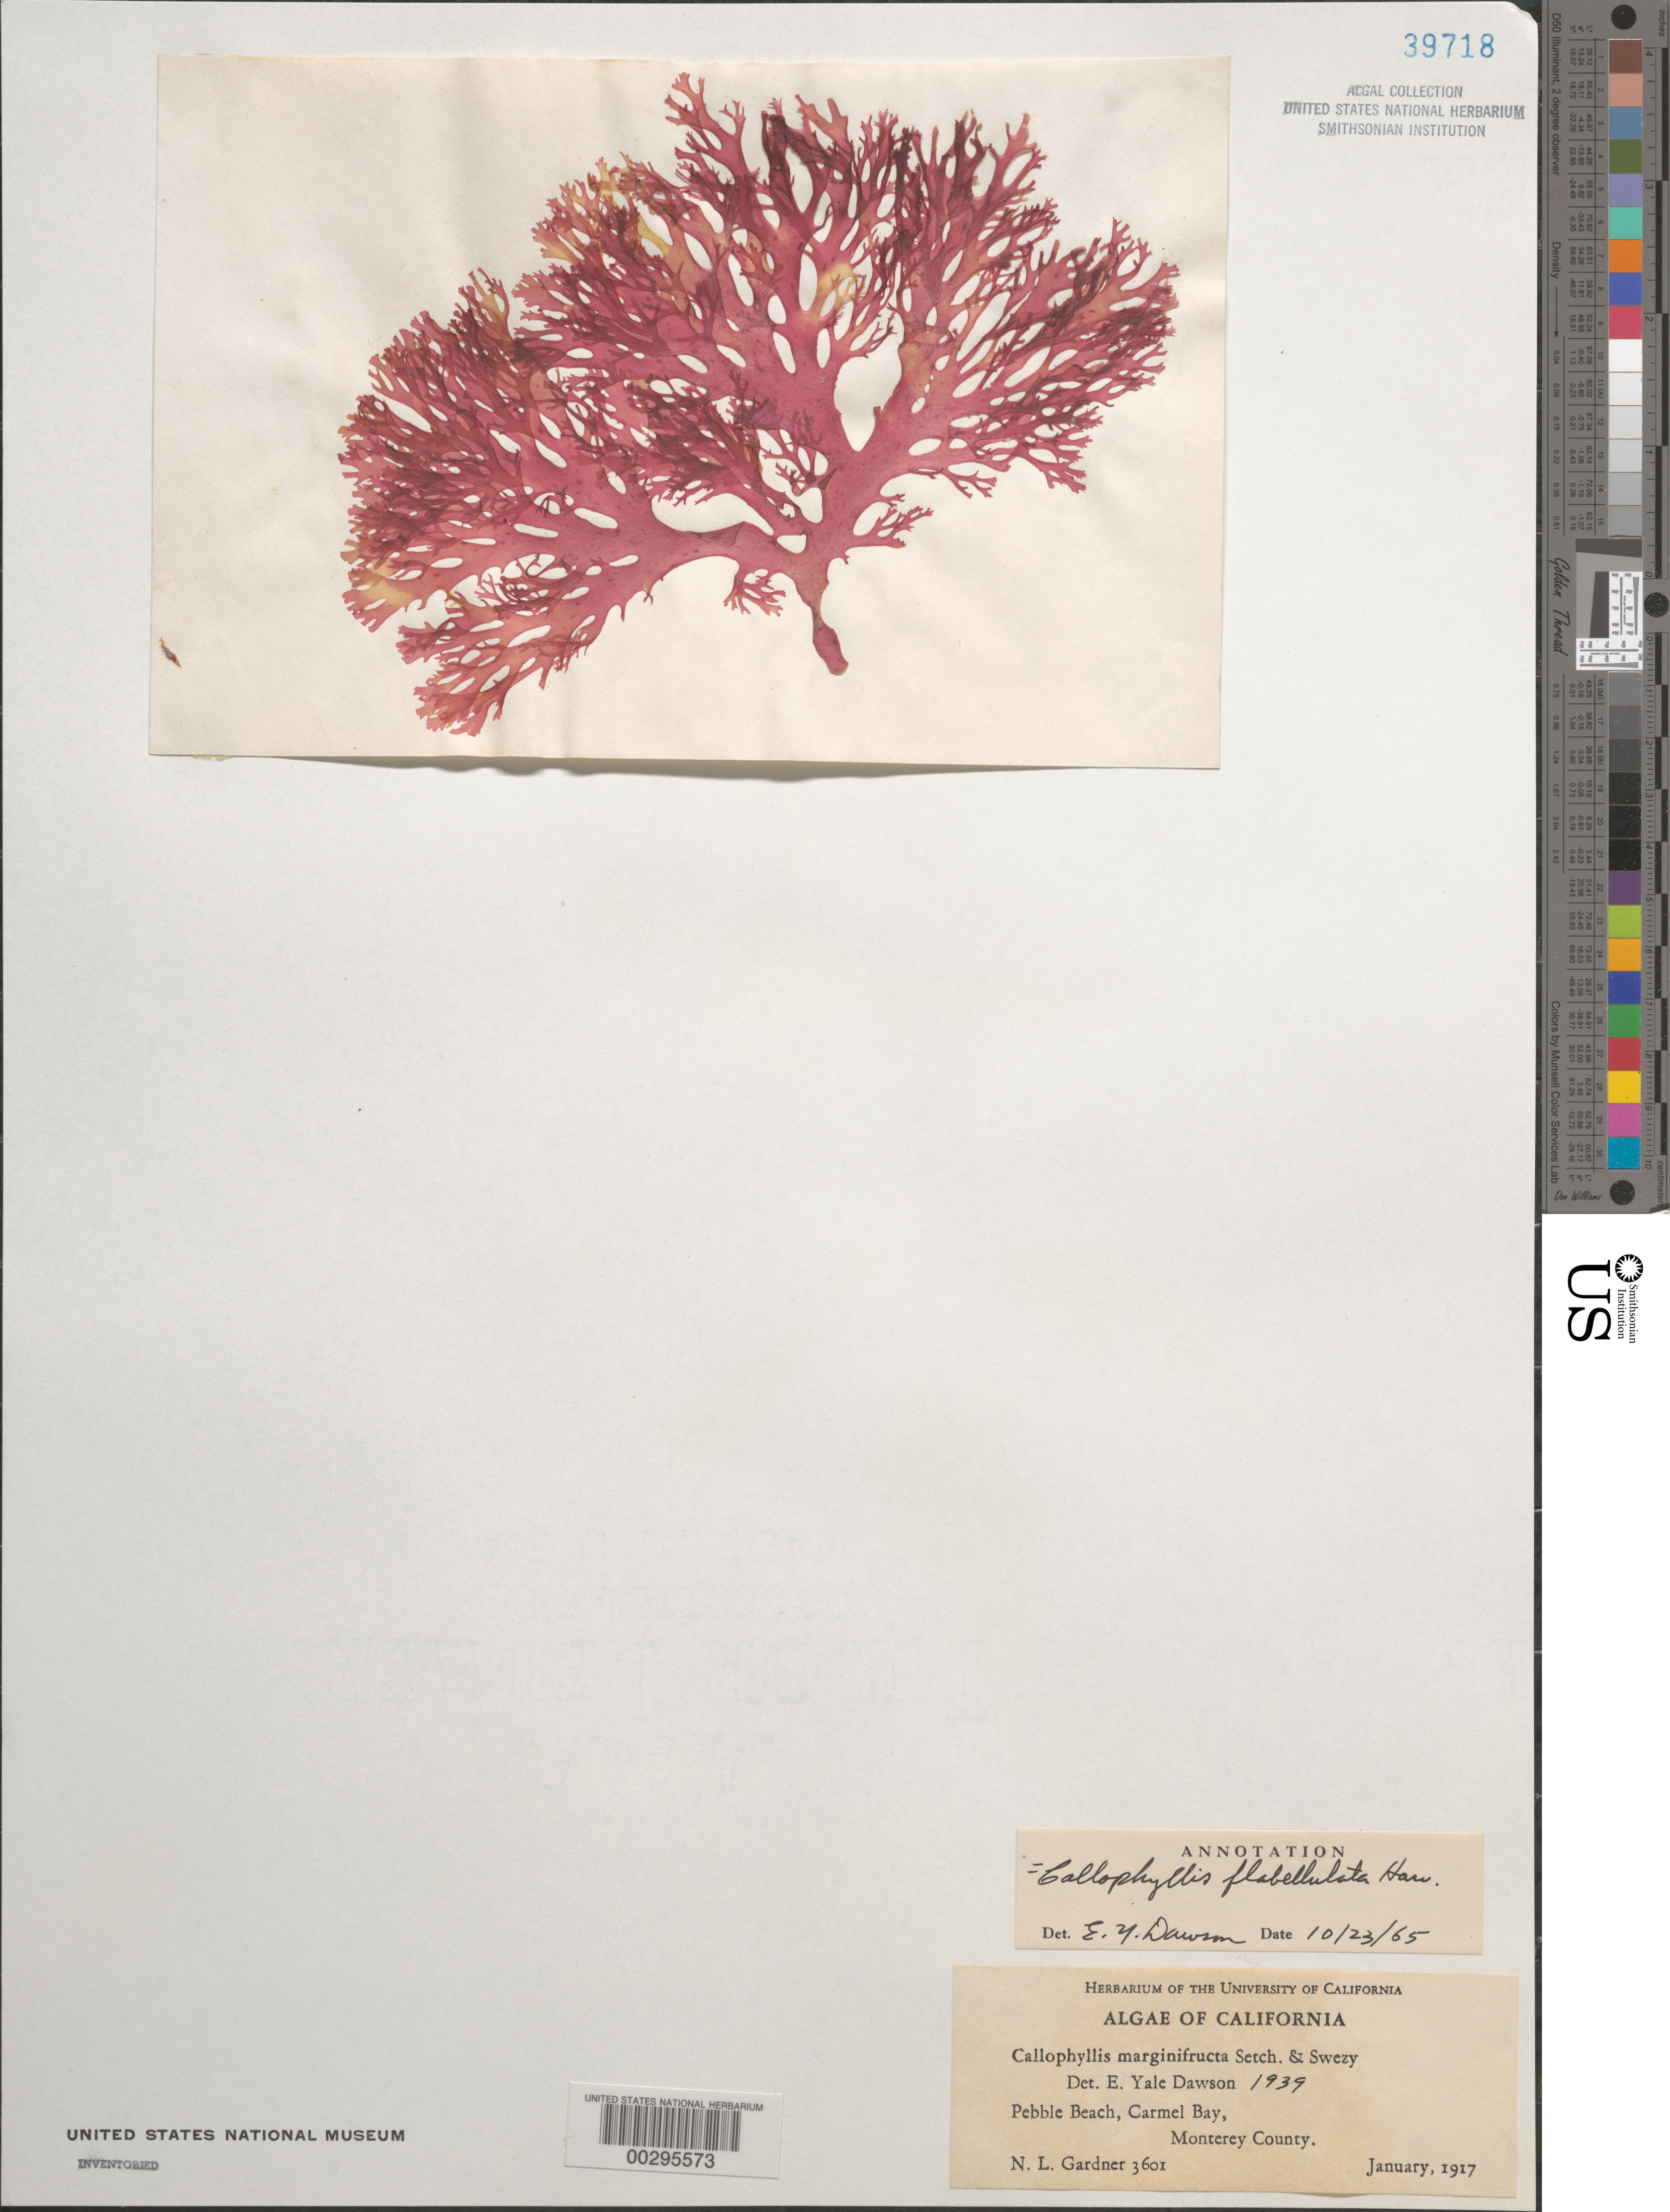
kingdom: Plantae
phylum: Rhodophyta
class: Florideophyceae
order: Gigartinales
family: Kallymeniaceae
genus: Callophyllis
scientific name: Callophyllis flabellulata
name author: Harv.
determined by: Dawson, E. Y.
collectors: N. Gardner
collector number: NLG 3601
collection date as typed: Jan 1917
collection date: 1917-01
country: United States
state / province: California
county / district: Monterey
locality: Pebble Beach, Carmel Bay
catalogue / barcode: US 39718